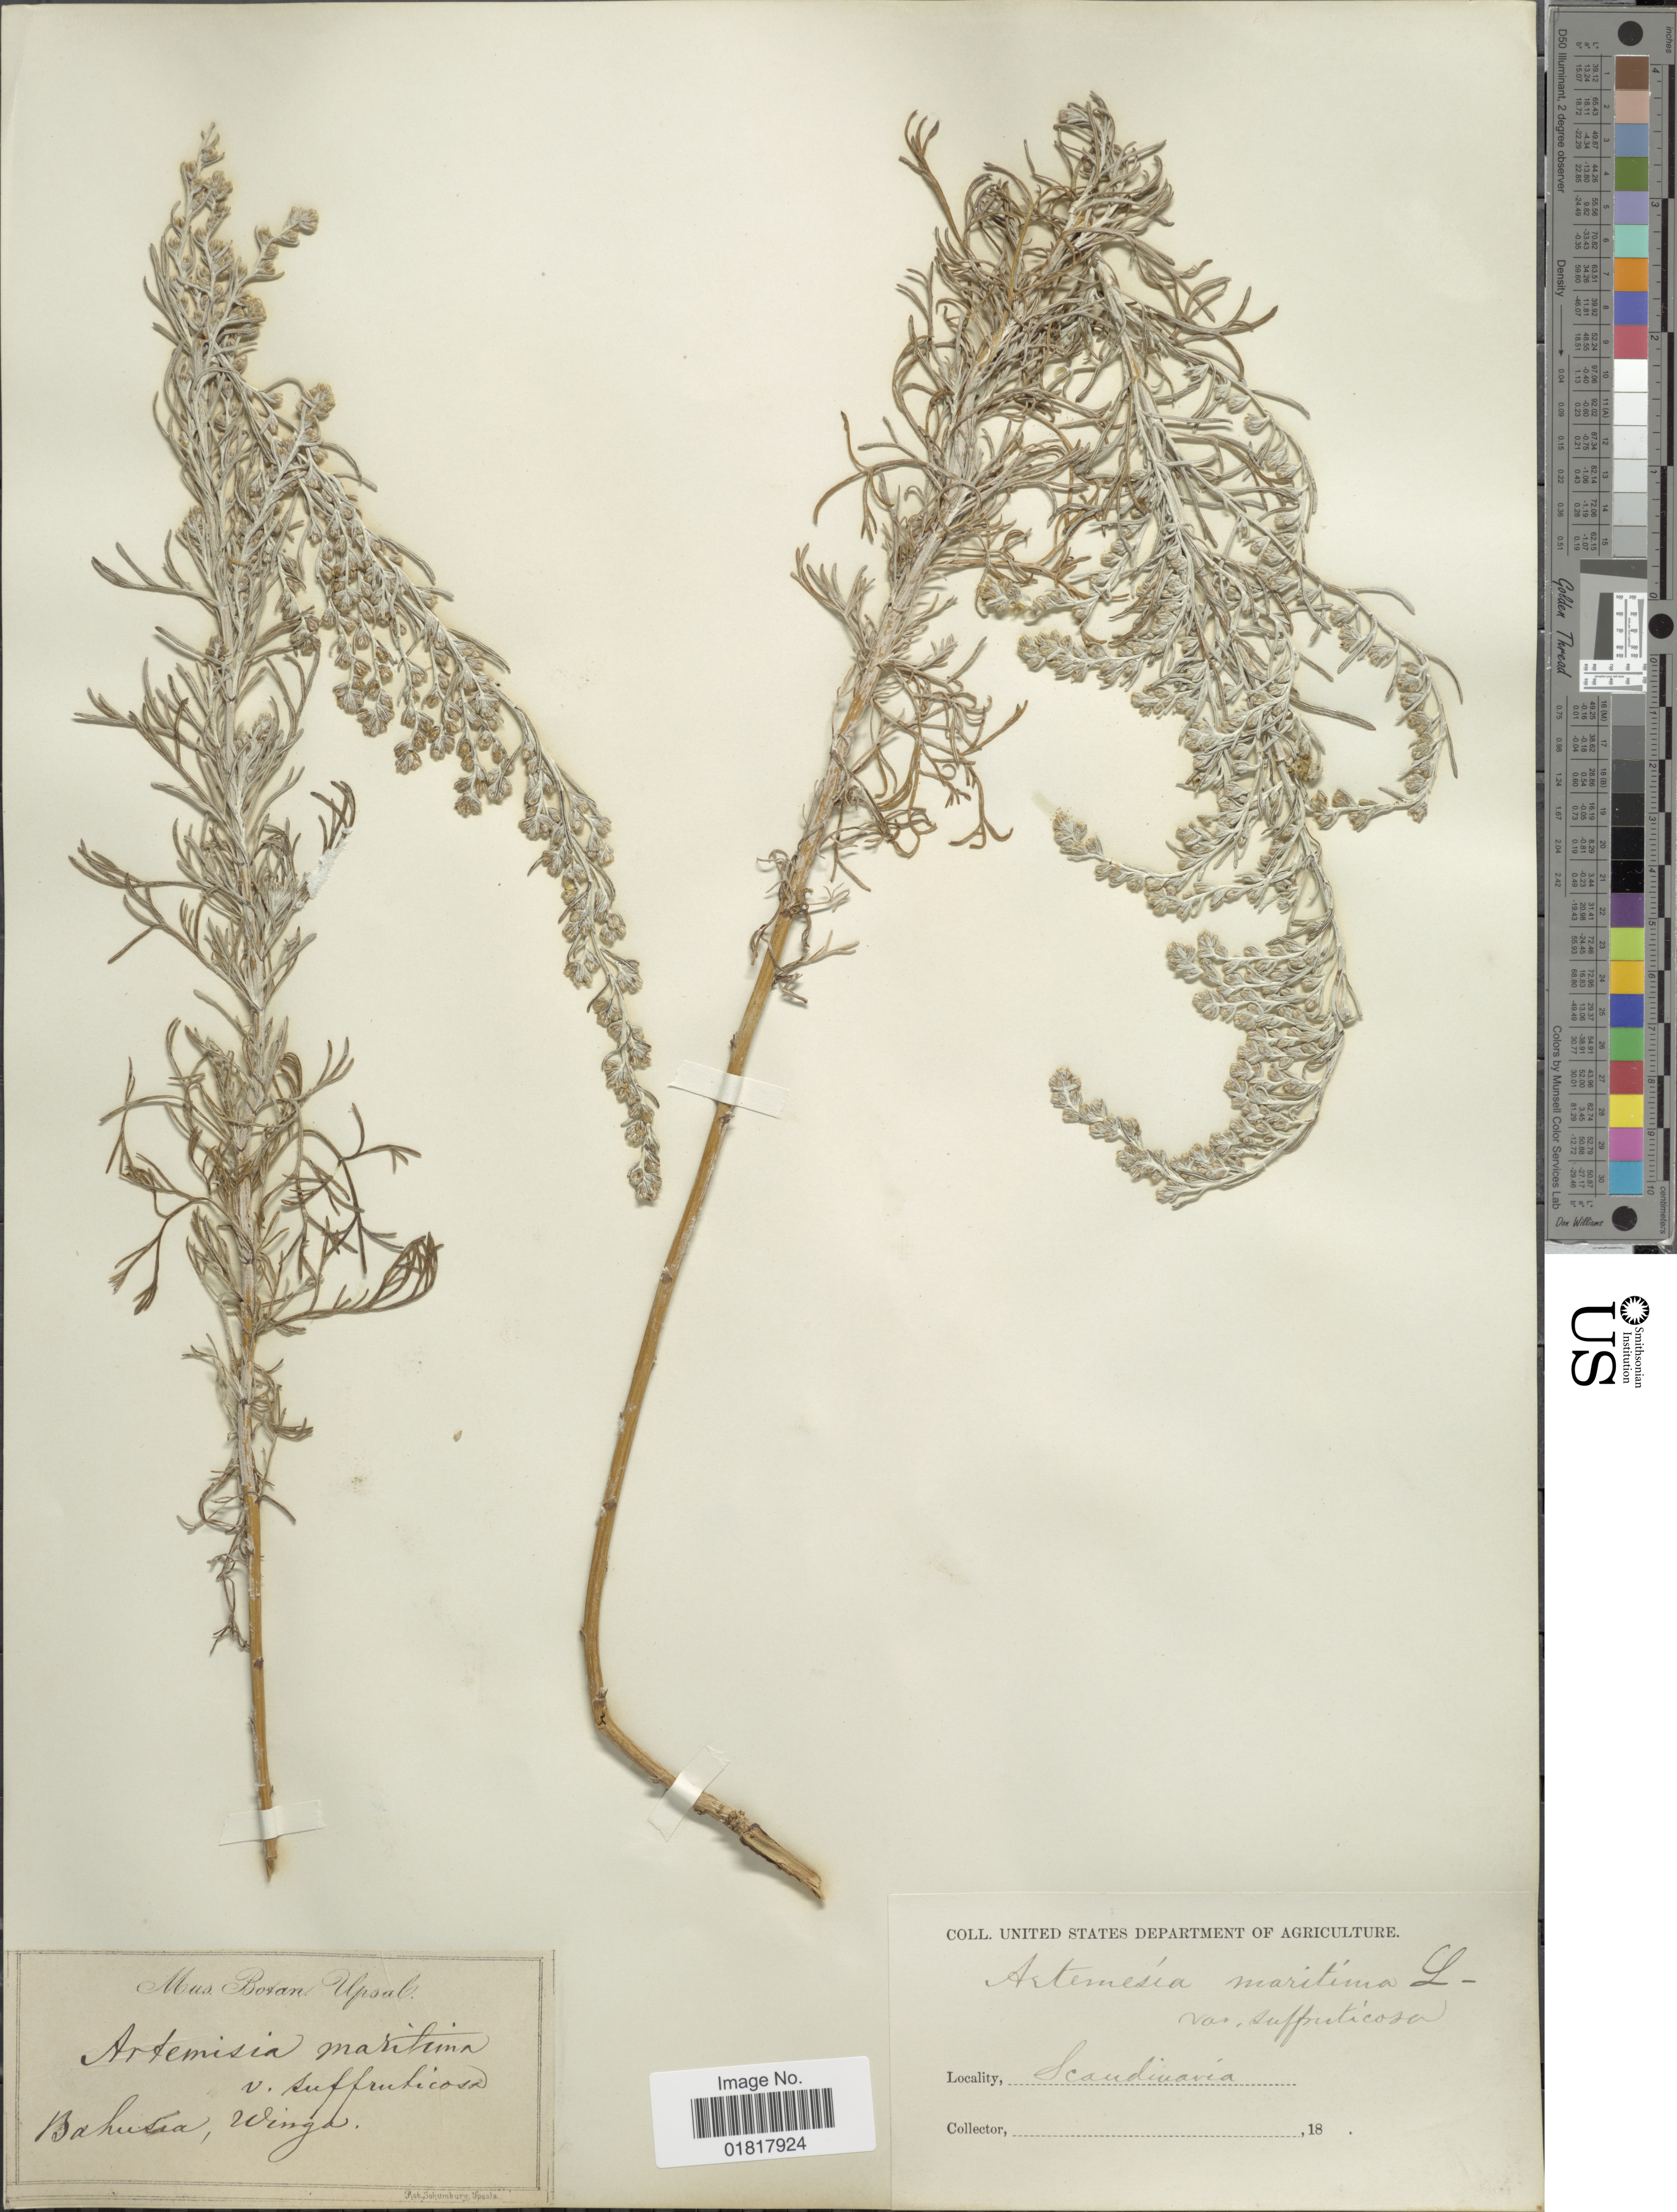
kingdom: Plantae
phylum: Tracheophyta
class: Magnoliopsida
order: Asterales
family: Asteraceae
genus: Artemisia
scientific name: Artemisia maritima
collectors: ex herb. Mus. Botan. Upsal.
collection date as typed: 18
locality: Scandinavia, Bahusia, Wingo [interpreted]